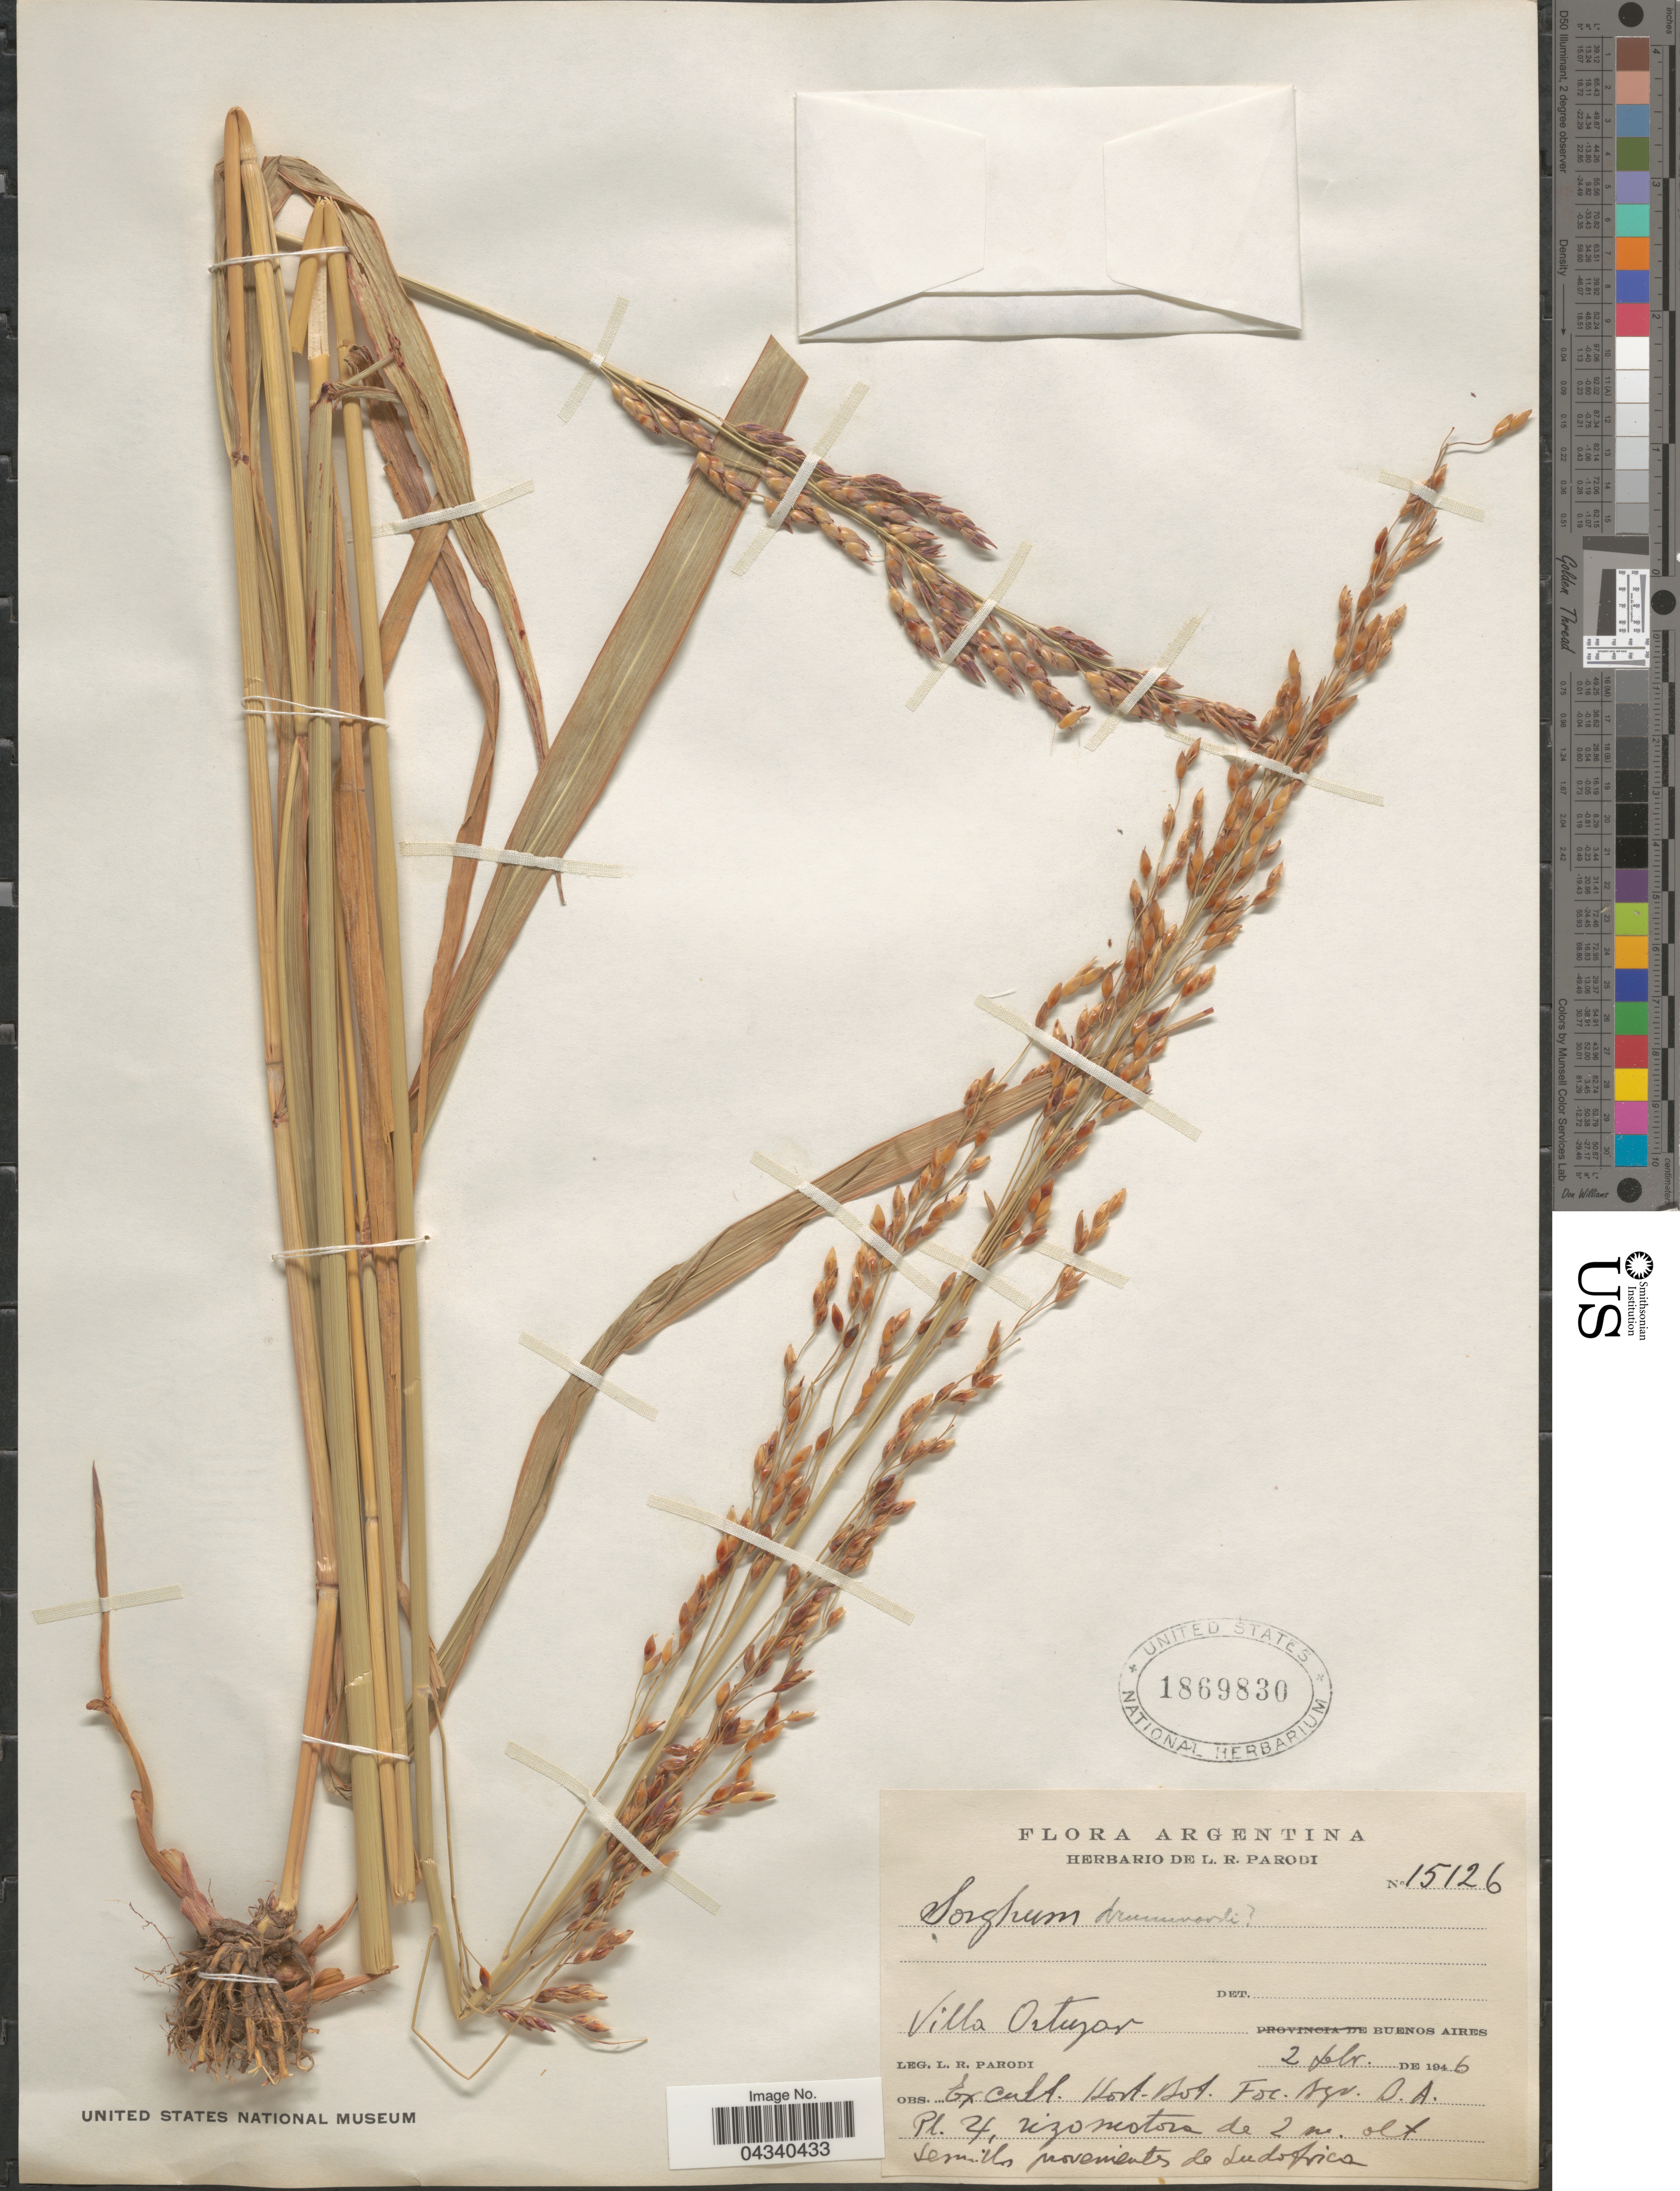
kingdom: Plantae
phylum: Tracheophyta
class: Liliopsida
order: Poales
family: Poaceae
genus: Sorghum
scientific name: Sorghum drummondii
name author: (Steud.) Nees ex Millsp. & Chase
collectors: L. R. Parodi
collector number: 15126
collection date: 1946-02-02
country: Argentina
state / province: Buenos Aires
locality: Villa Ortuzar.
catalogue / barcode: US 1869830